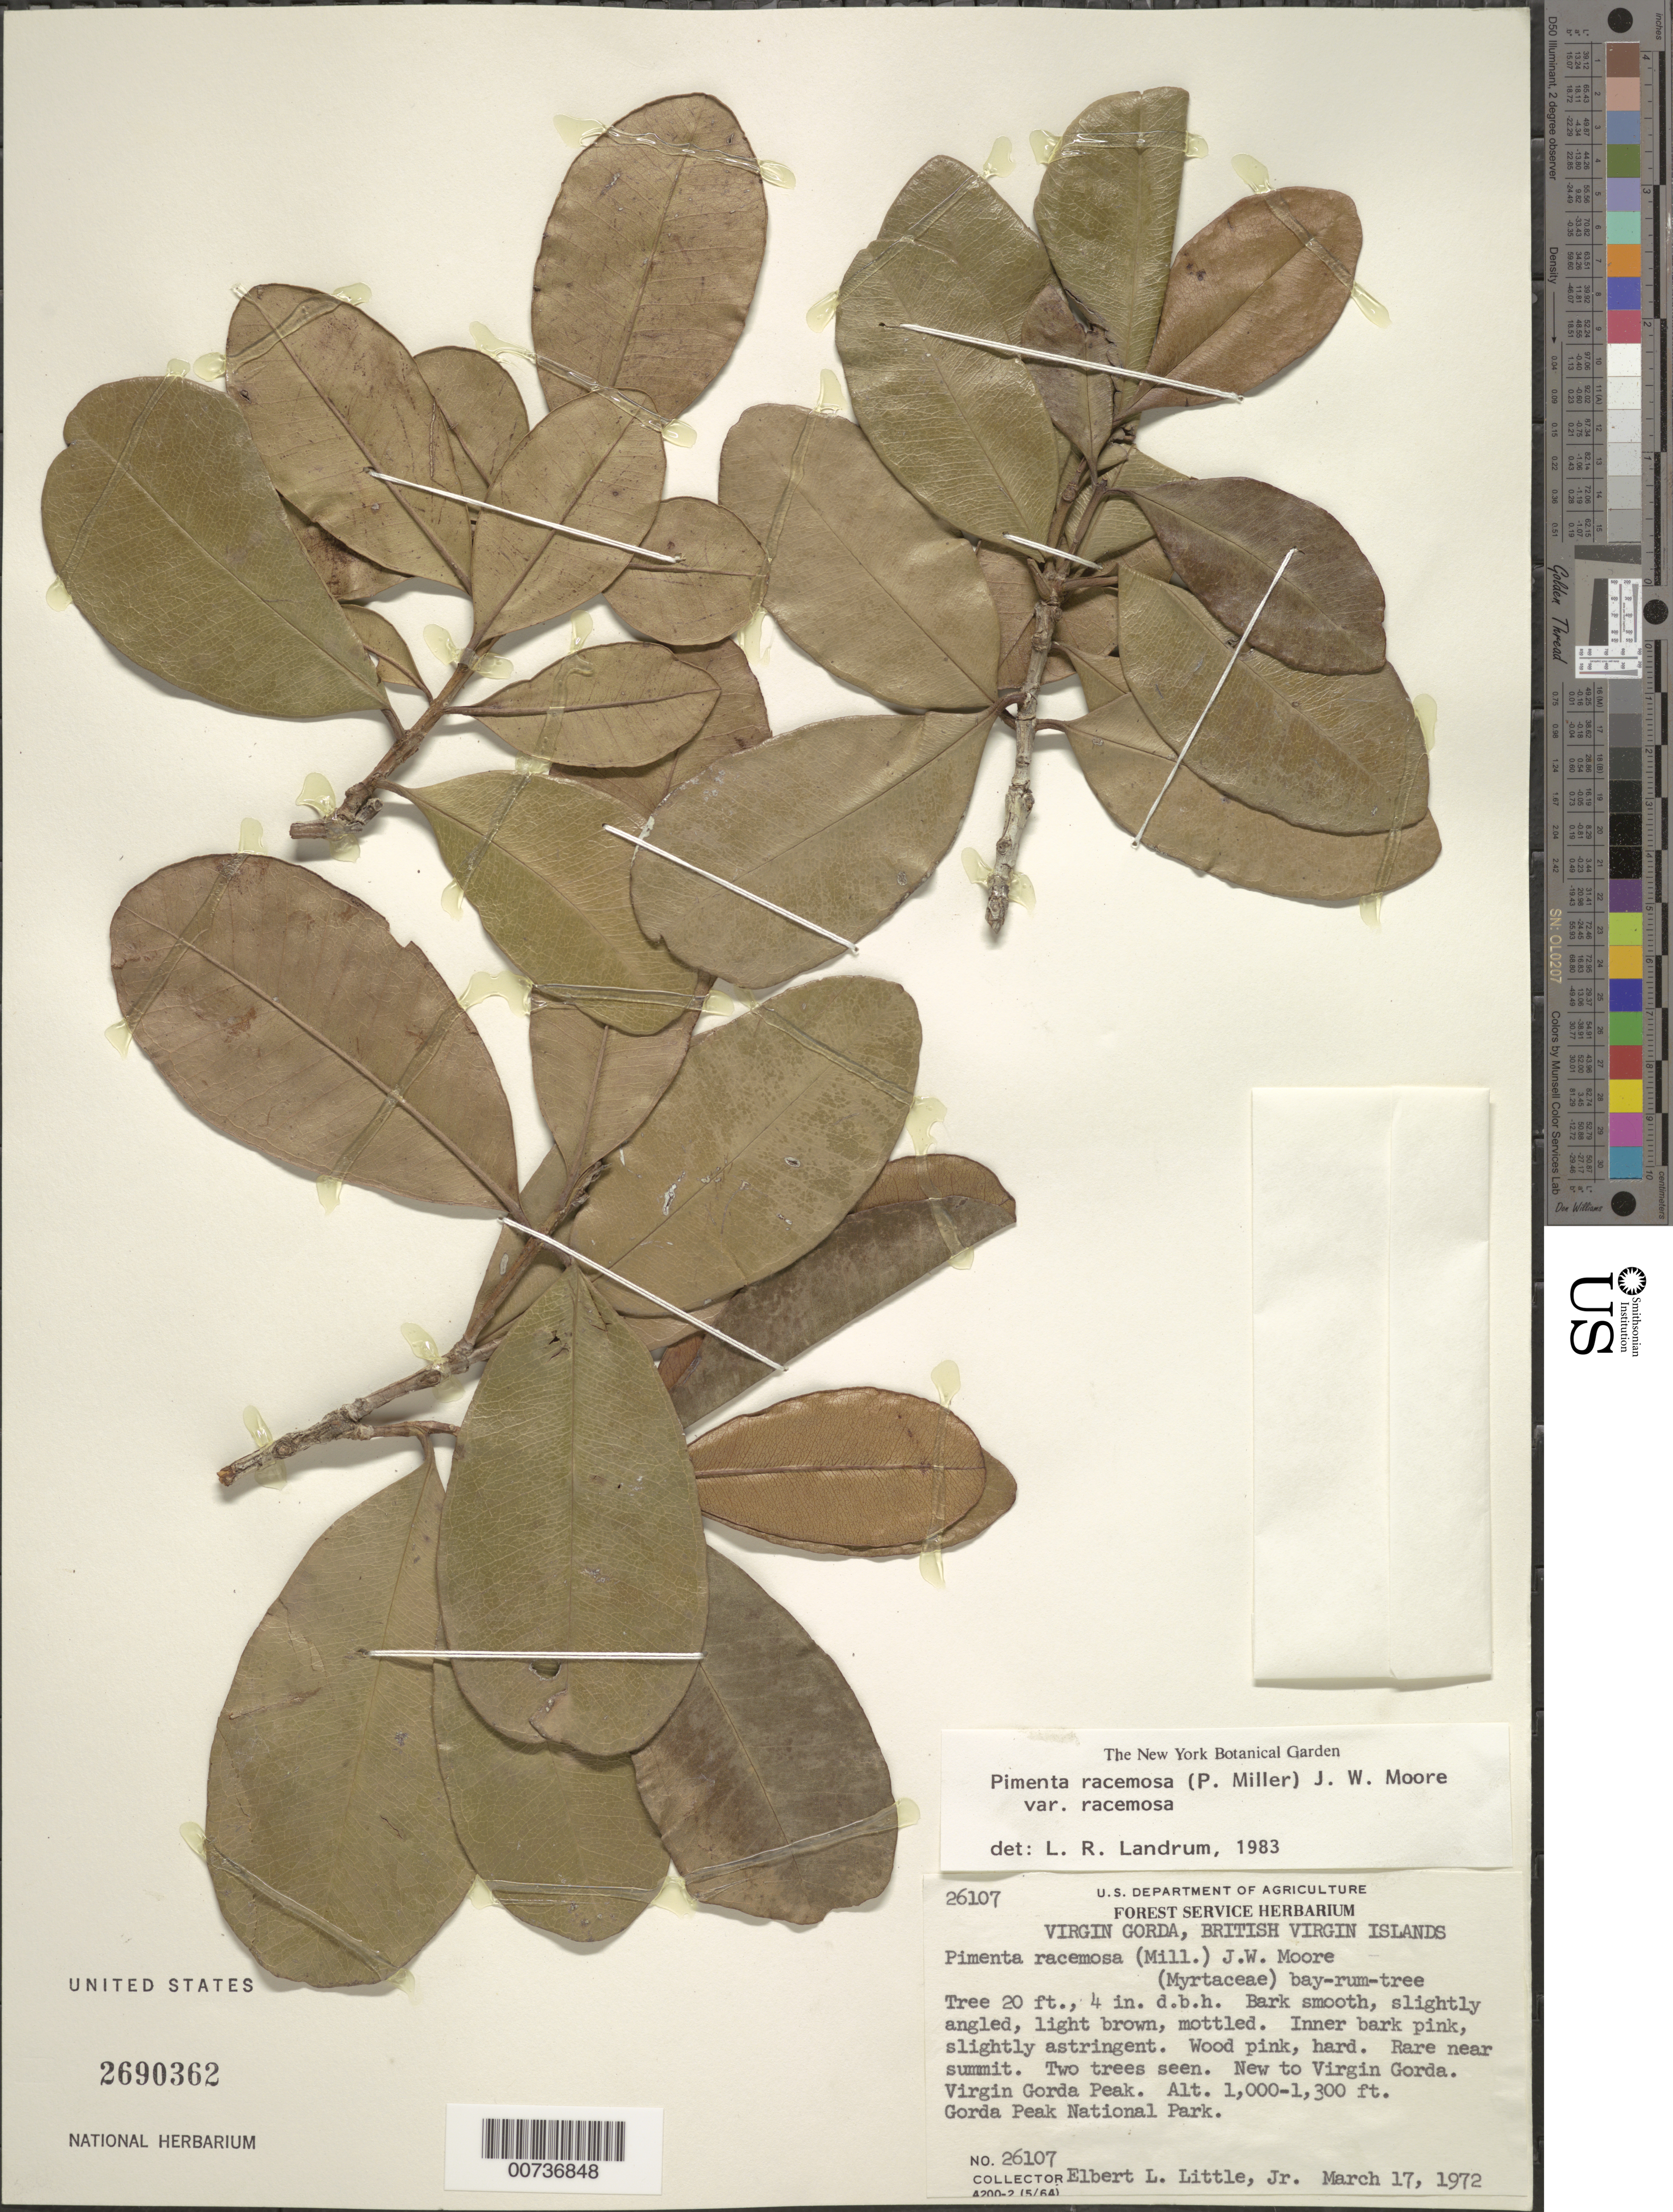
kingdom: Plantae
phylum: Tracheophyta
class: Magnoliopsida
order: Myrtales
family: Myrtaceae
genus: Pimenta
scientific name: Pimenta racemosa var. racemosa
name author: (Mill.) J.W. Moore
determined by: Landrum, L. R.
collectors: E. L. Little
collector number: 26107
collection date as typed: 17 Mar 1972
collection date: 1972-03-17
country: British Virgin Islands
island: Virgin Gorda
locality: Virgin Gorda Peak National Park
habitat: Rare near summit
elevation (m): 305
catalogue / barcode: US 2690362